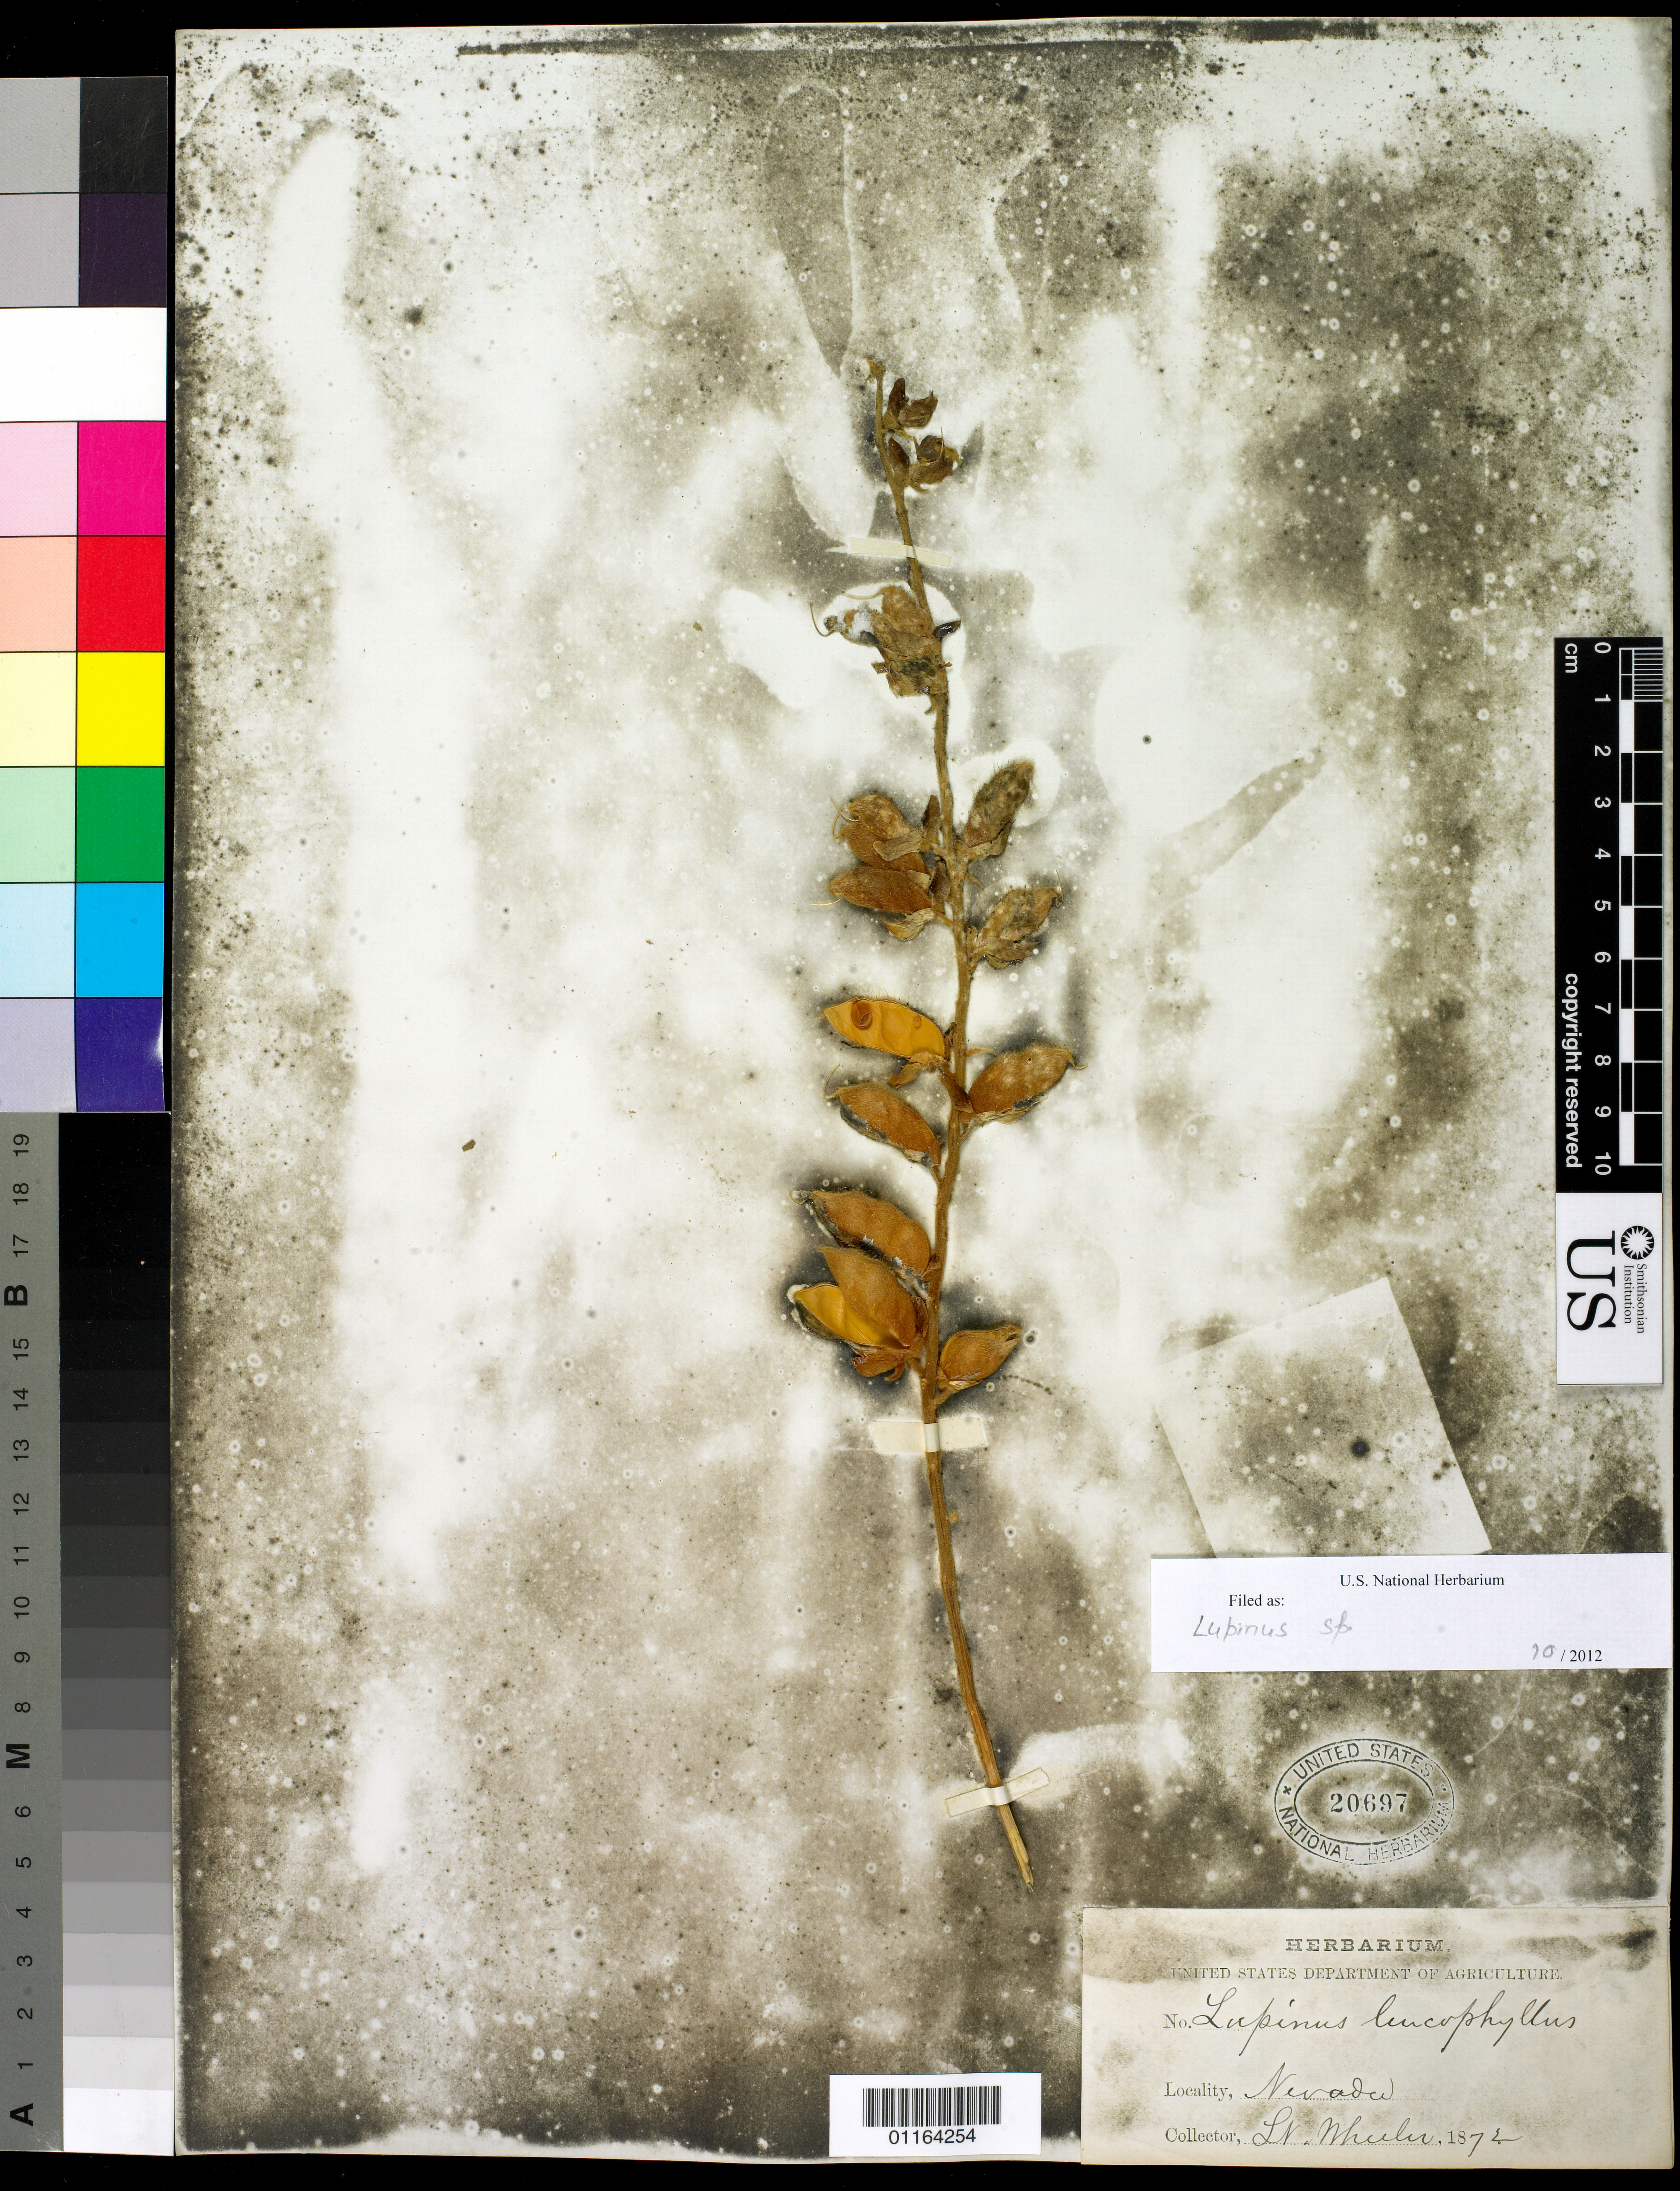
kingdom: Plantae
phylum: Tracheophyta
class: Magnoliopsida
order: Fabales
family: Fabaceae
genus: Lupinus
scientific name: Lupinus sp.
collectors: -- Wheeler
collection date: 1872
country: United States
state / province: Nevada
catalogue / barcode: US 20697